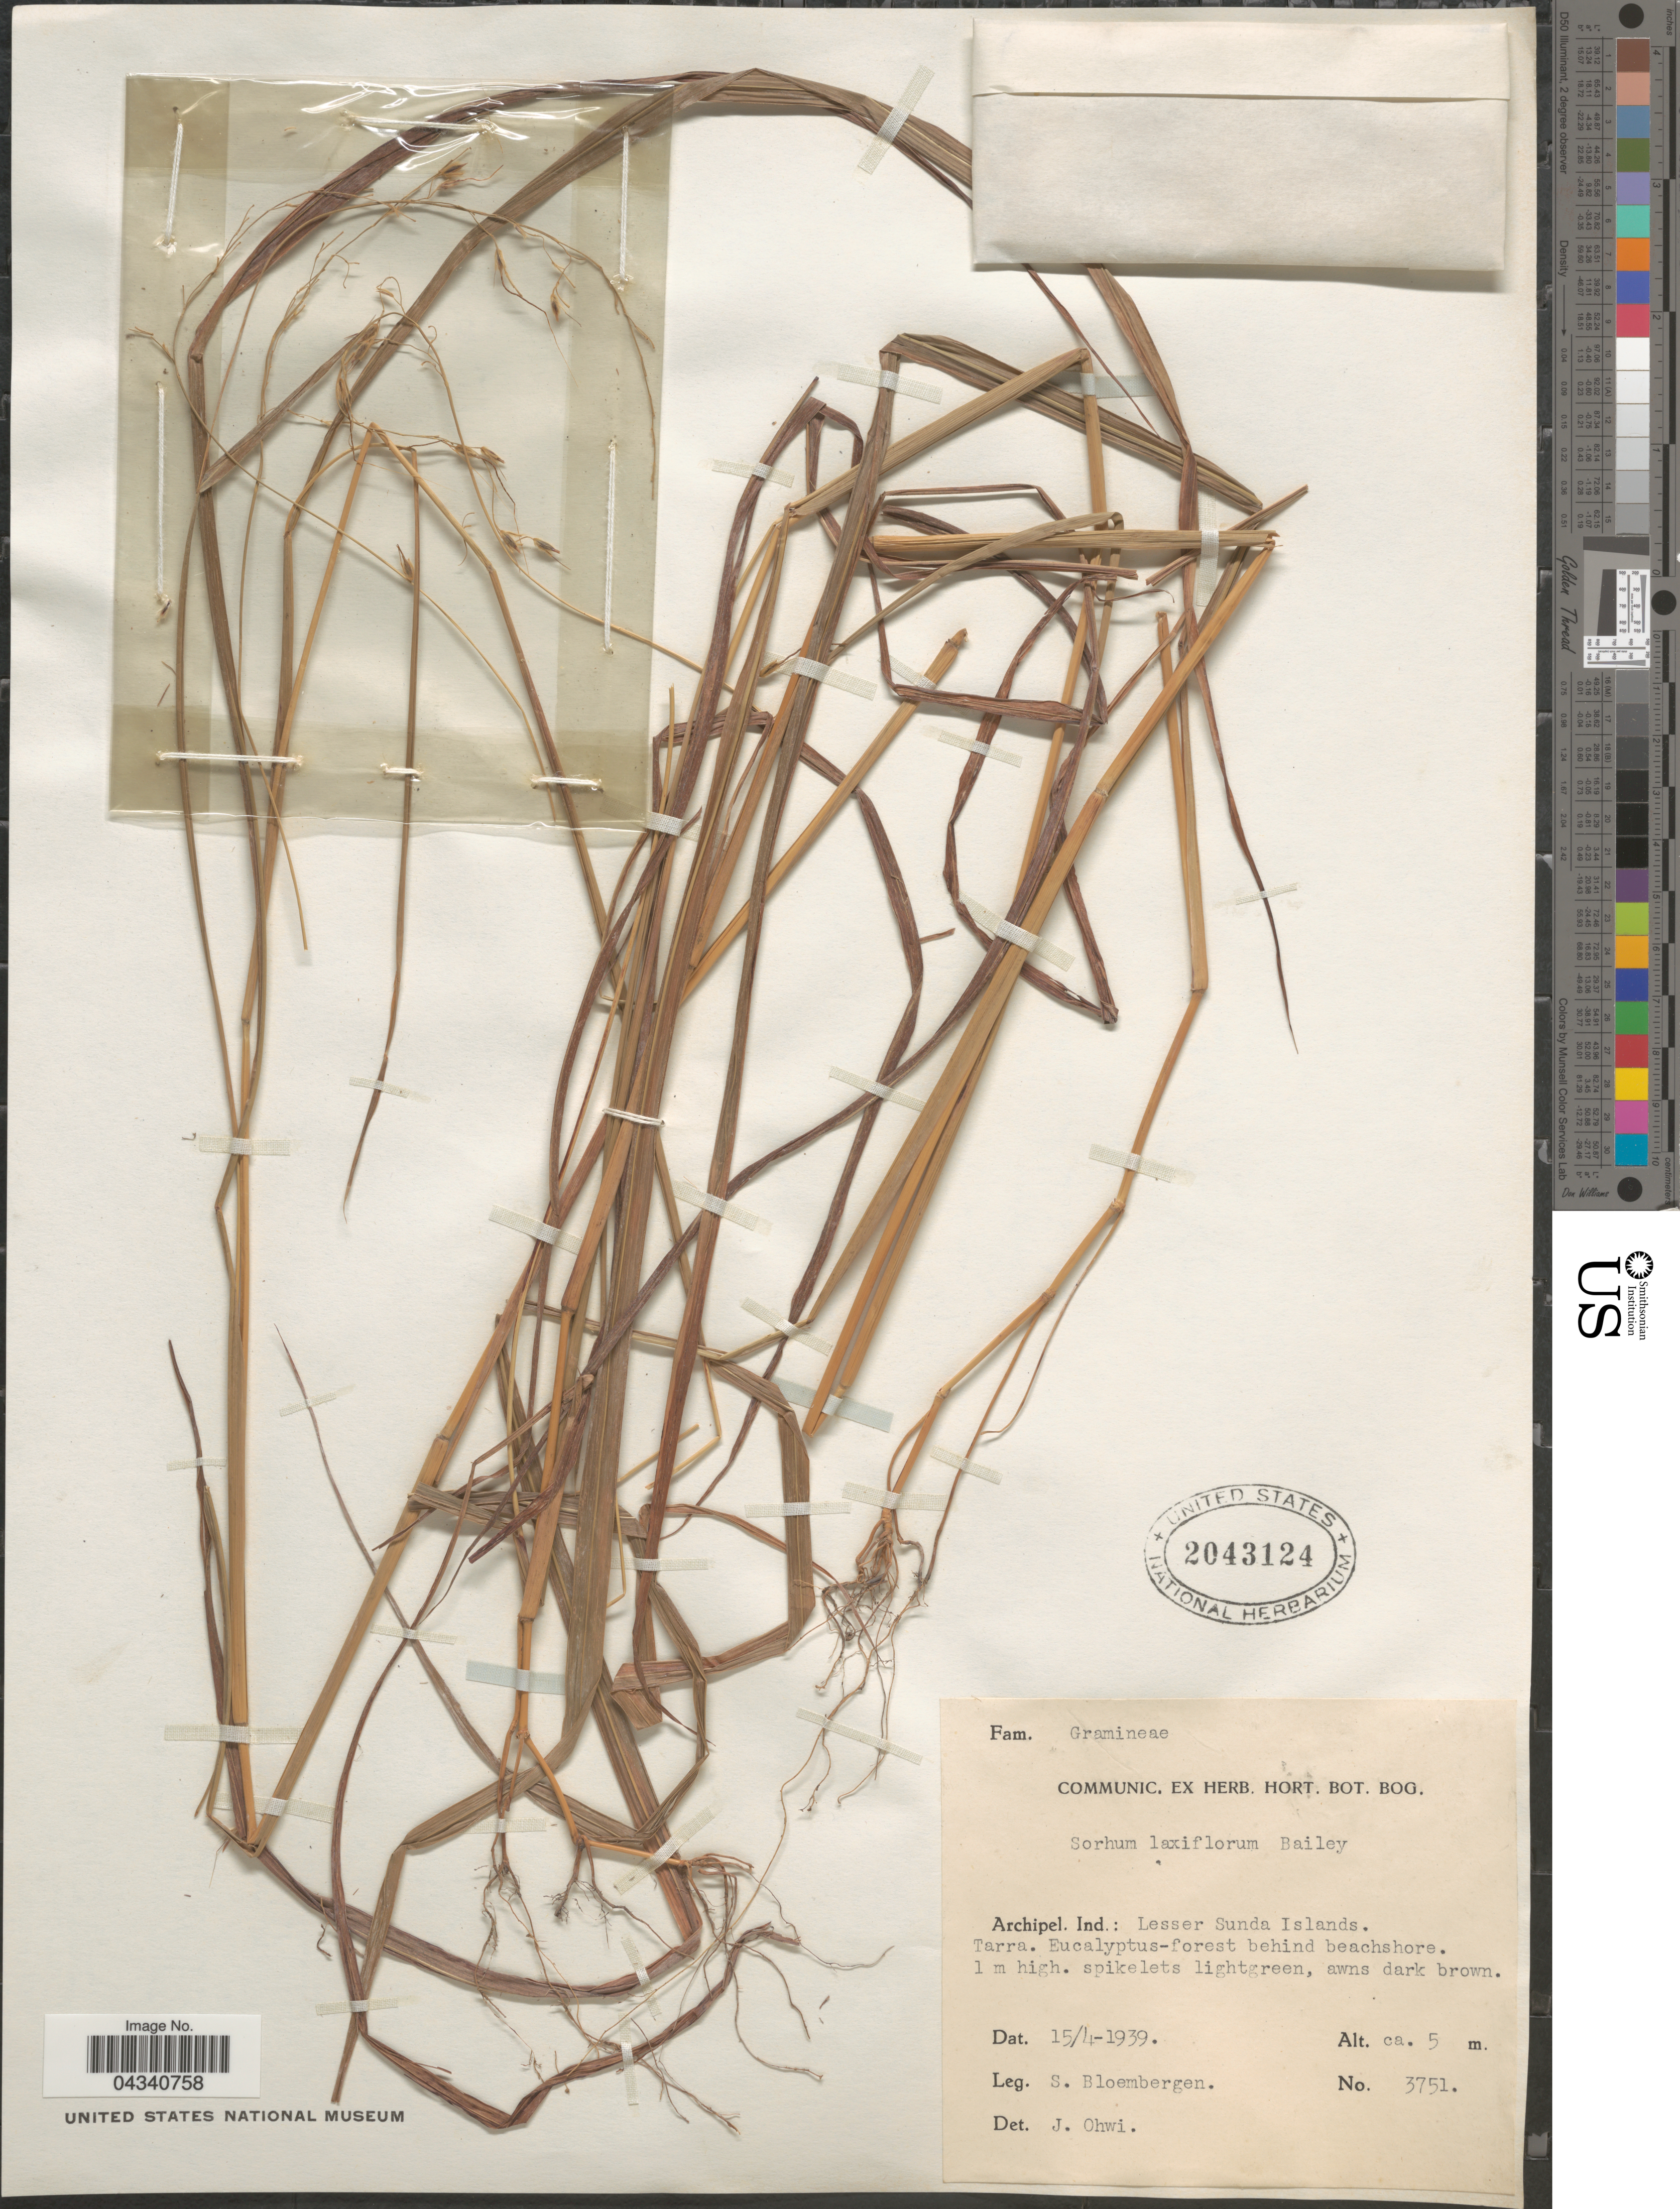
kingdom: Plantae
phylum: Tracheophyta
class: Liliopsida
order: Poales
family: Poaceae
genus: Sorghum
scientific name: Sorghum laxiflorum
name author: F.M. Bailey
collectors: S. Bloembergen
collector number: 3751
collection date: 1939-04-15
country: Indonesia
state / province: Nusa Tenggara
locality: Archipel. Ind.: Lesser Sunda Islands. Tarra. Eucalyptus-forest behind beachshore.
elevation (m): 5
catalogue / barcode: US 2043124